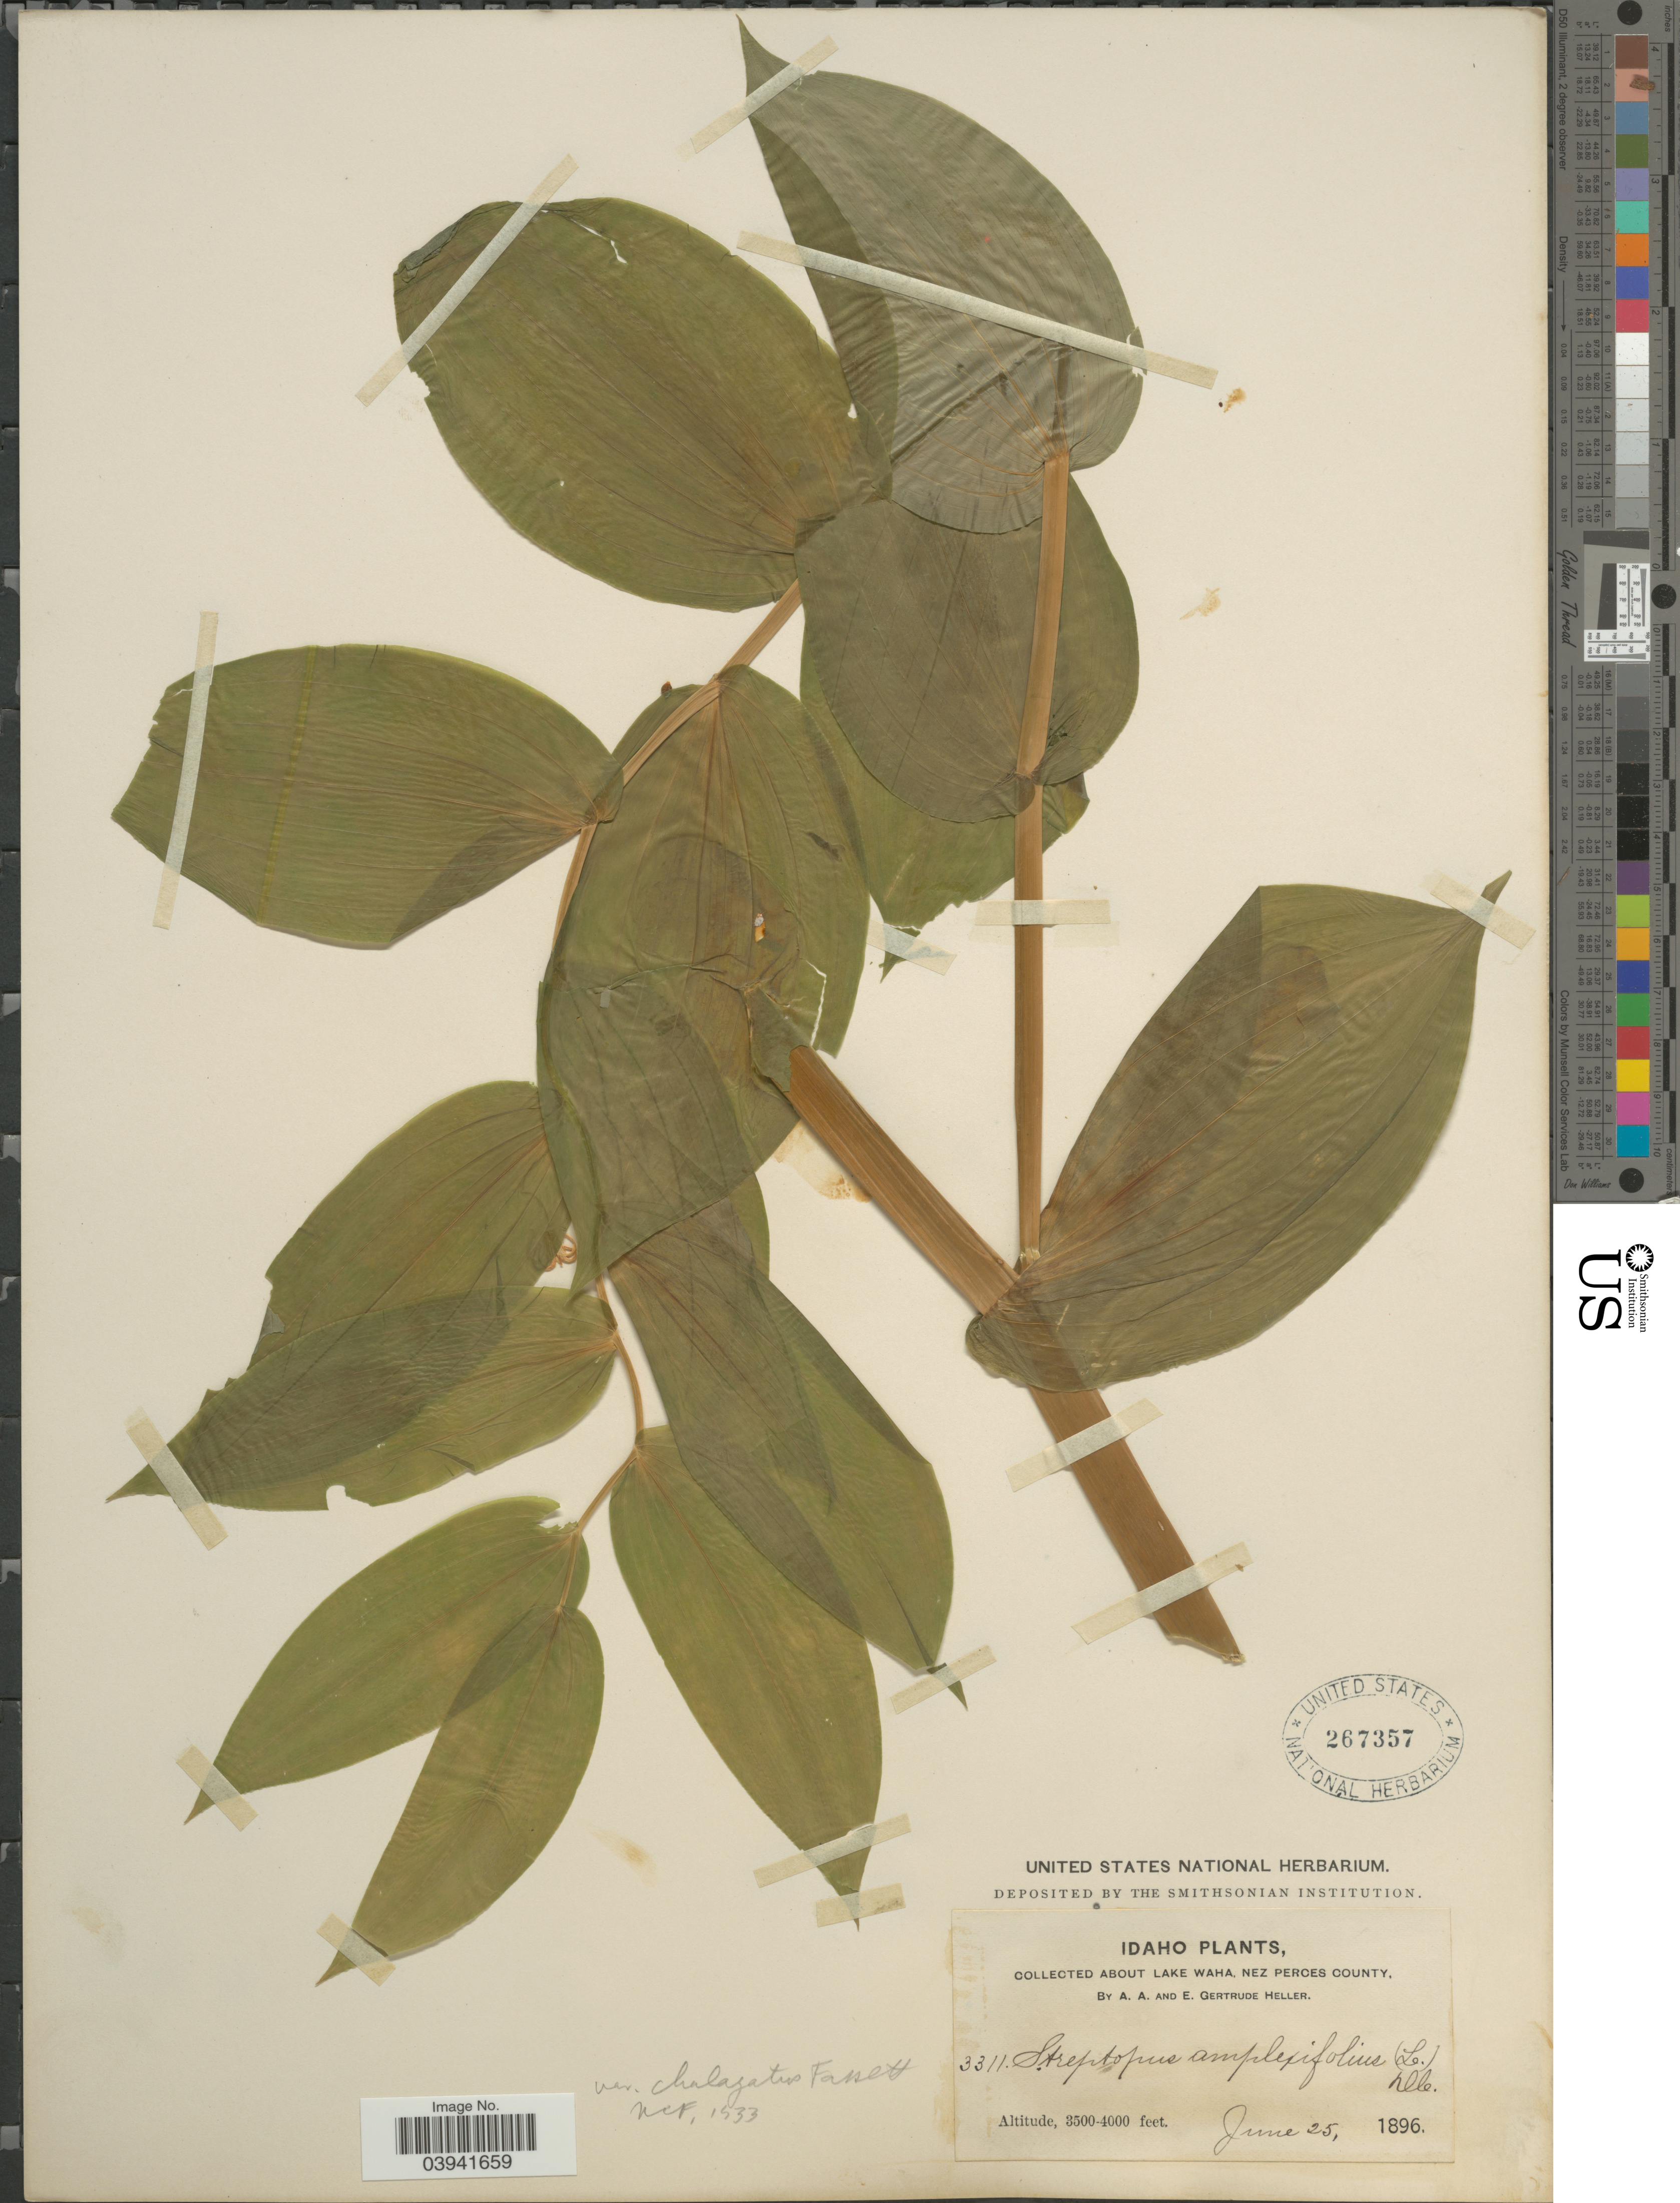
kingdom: Plantae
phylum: Tracheophyta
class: Liliopsida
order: Liliales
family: Liliaceae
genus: Streptopus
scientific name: Streptopus amplexifolius var. chalazatus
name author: Fassett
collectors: A. A. Heller & E. G. Heller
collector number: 3311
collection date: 1896-06-25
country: United States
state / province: Idaho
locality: About Lake Waha, Nez Perces County.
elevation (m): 1067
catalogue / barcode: US 267357